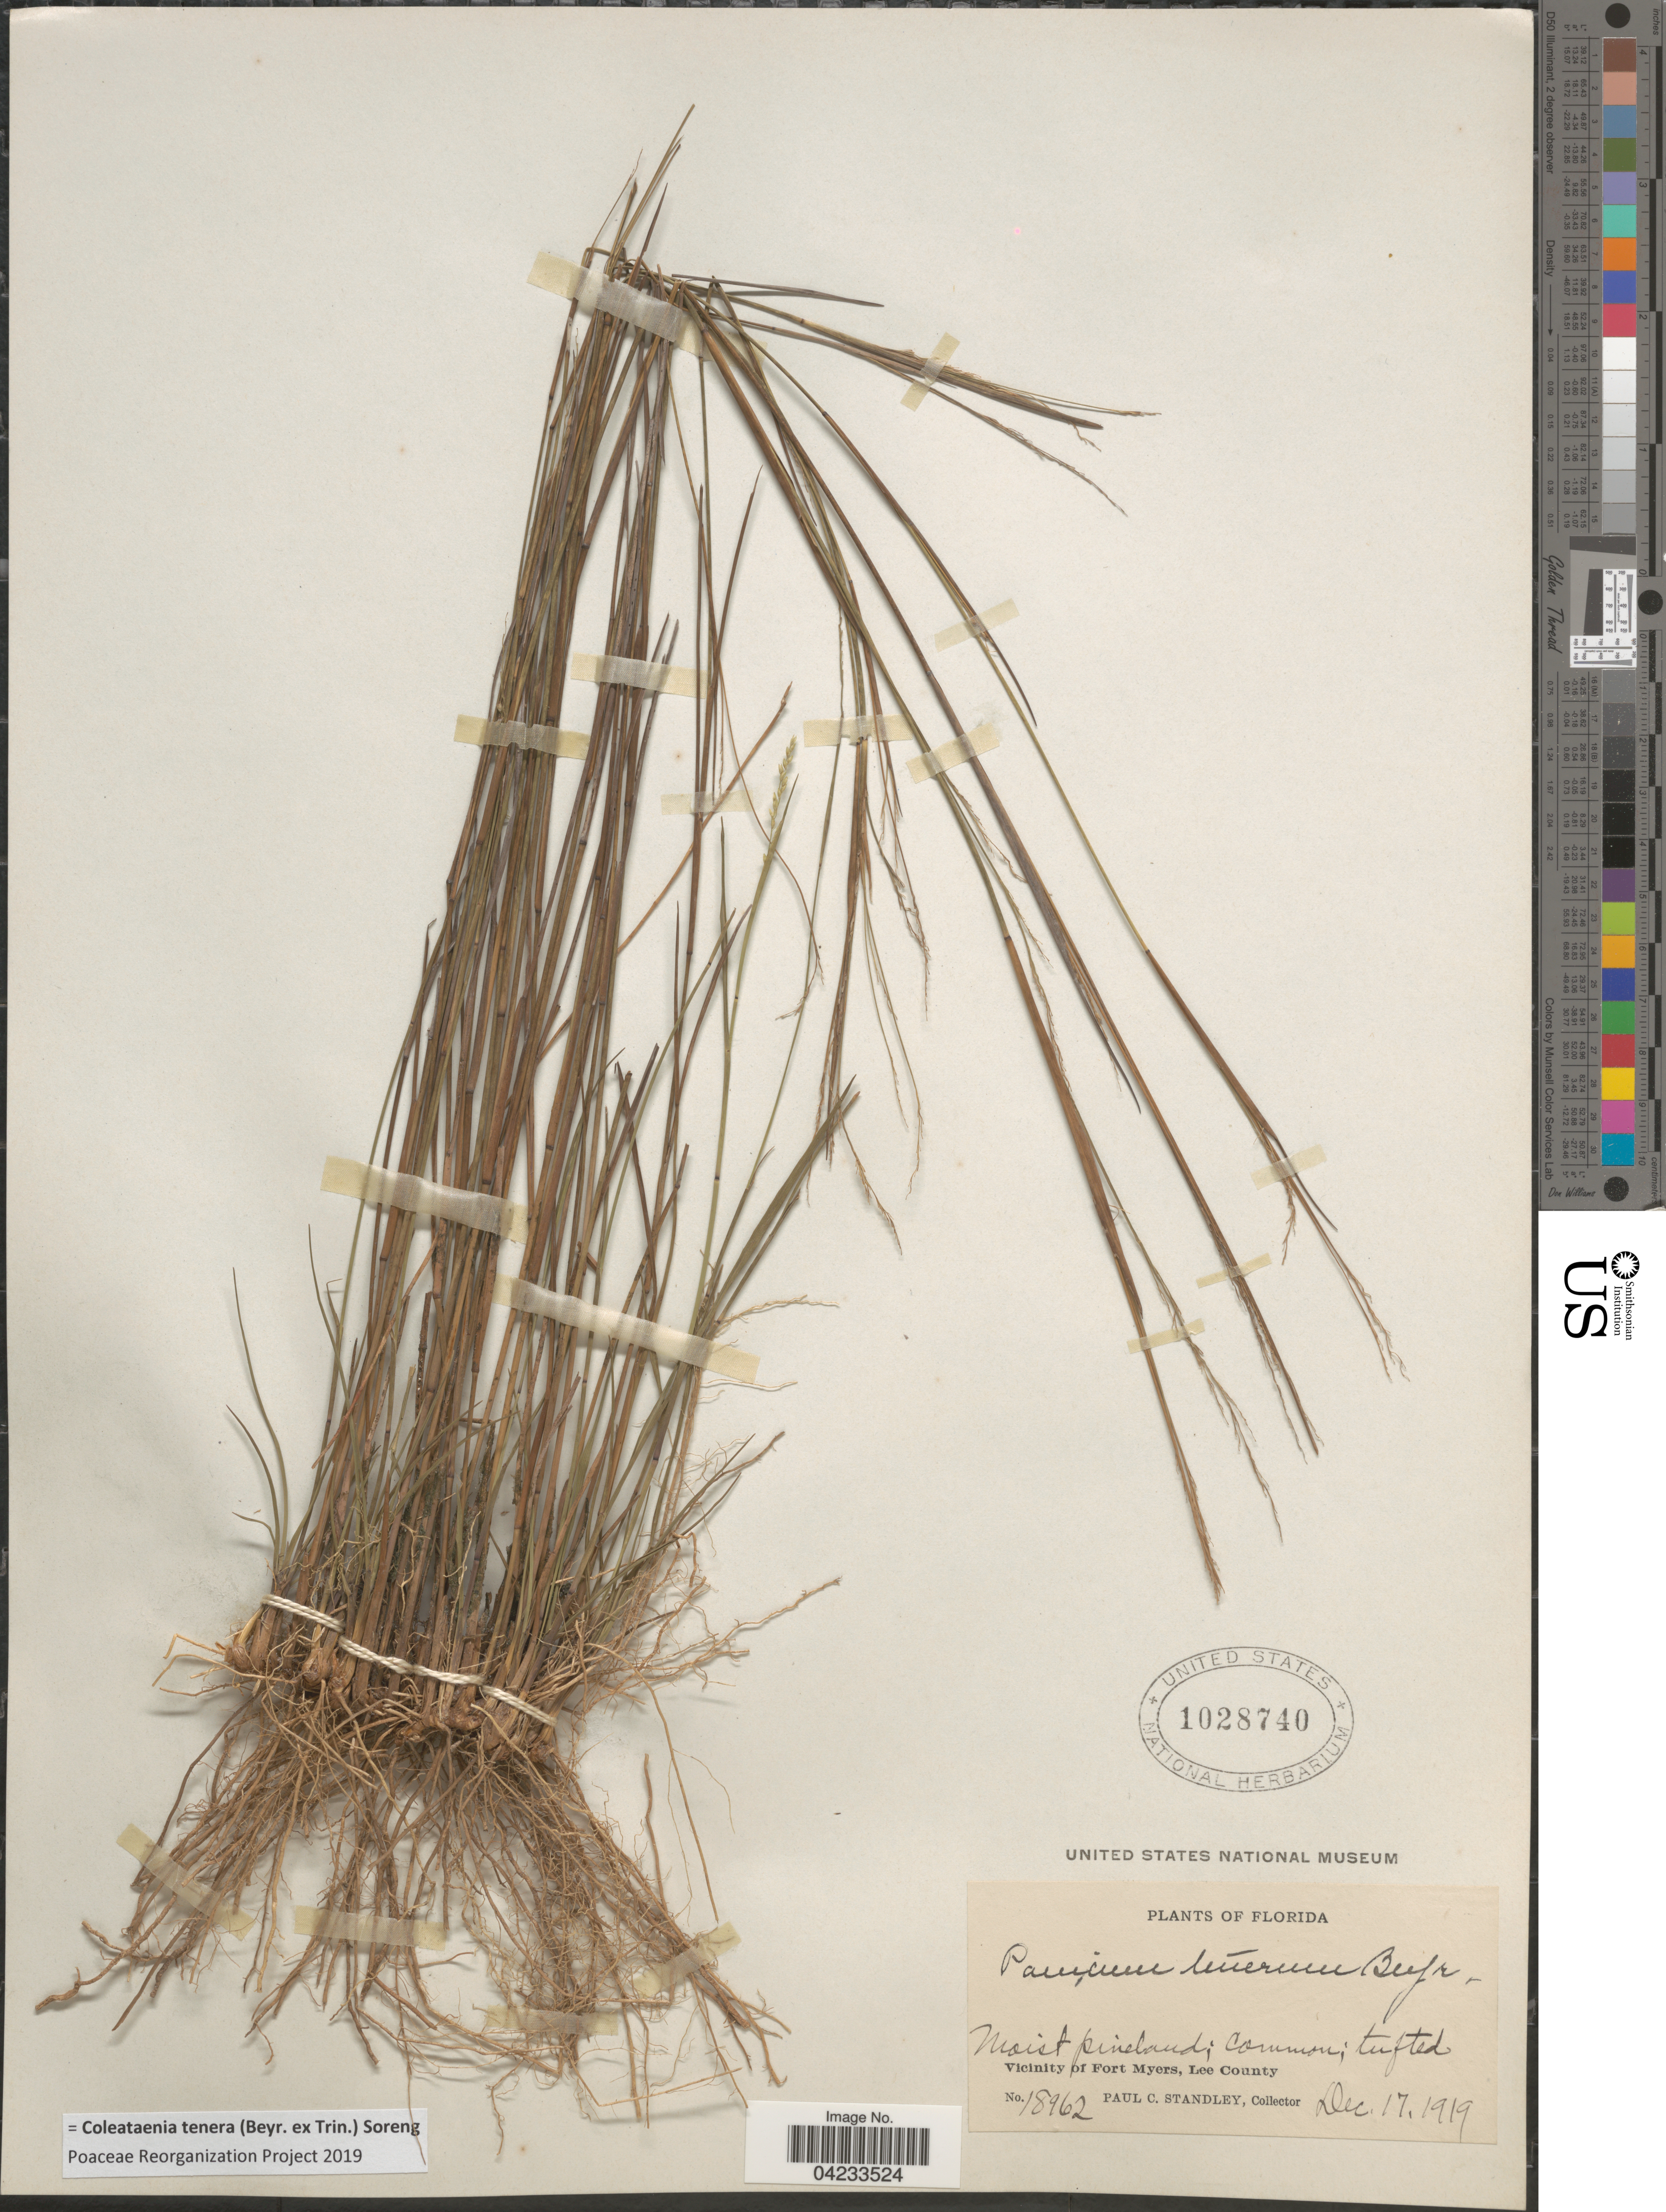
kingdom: Plantae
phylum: Tracheophyta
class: Liliopsida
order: Poales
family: Poaceae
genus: Coleataenia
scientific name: Coleataenia tenera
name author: (Beyr. ex Trin.) Soreng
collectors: P. C. Standley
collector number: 18962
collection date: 1919-12-17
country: United States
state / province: Florida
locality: Vicinity of Fort Myers, Lee County.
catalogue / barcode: US 1028740